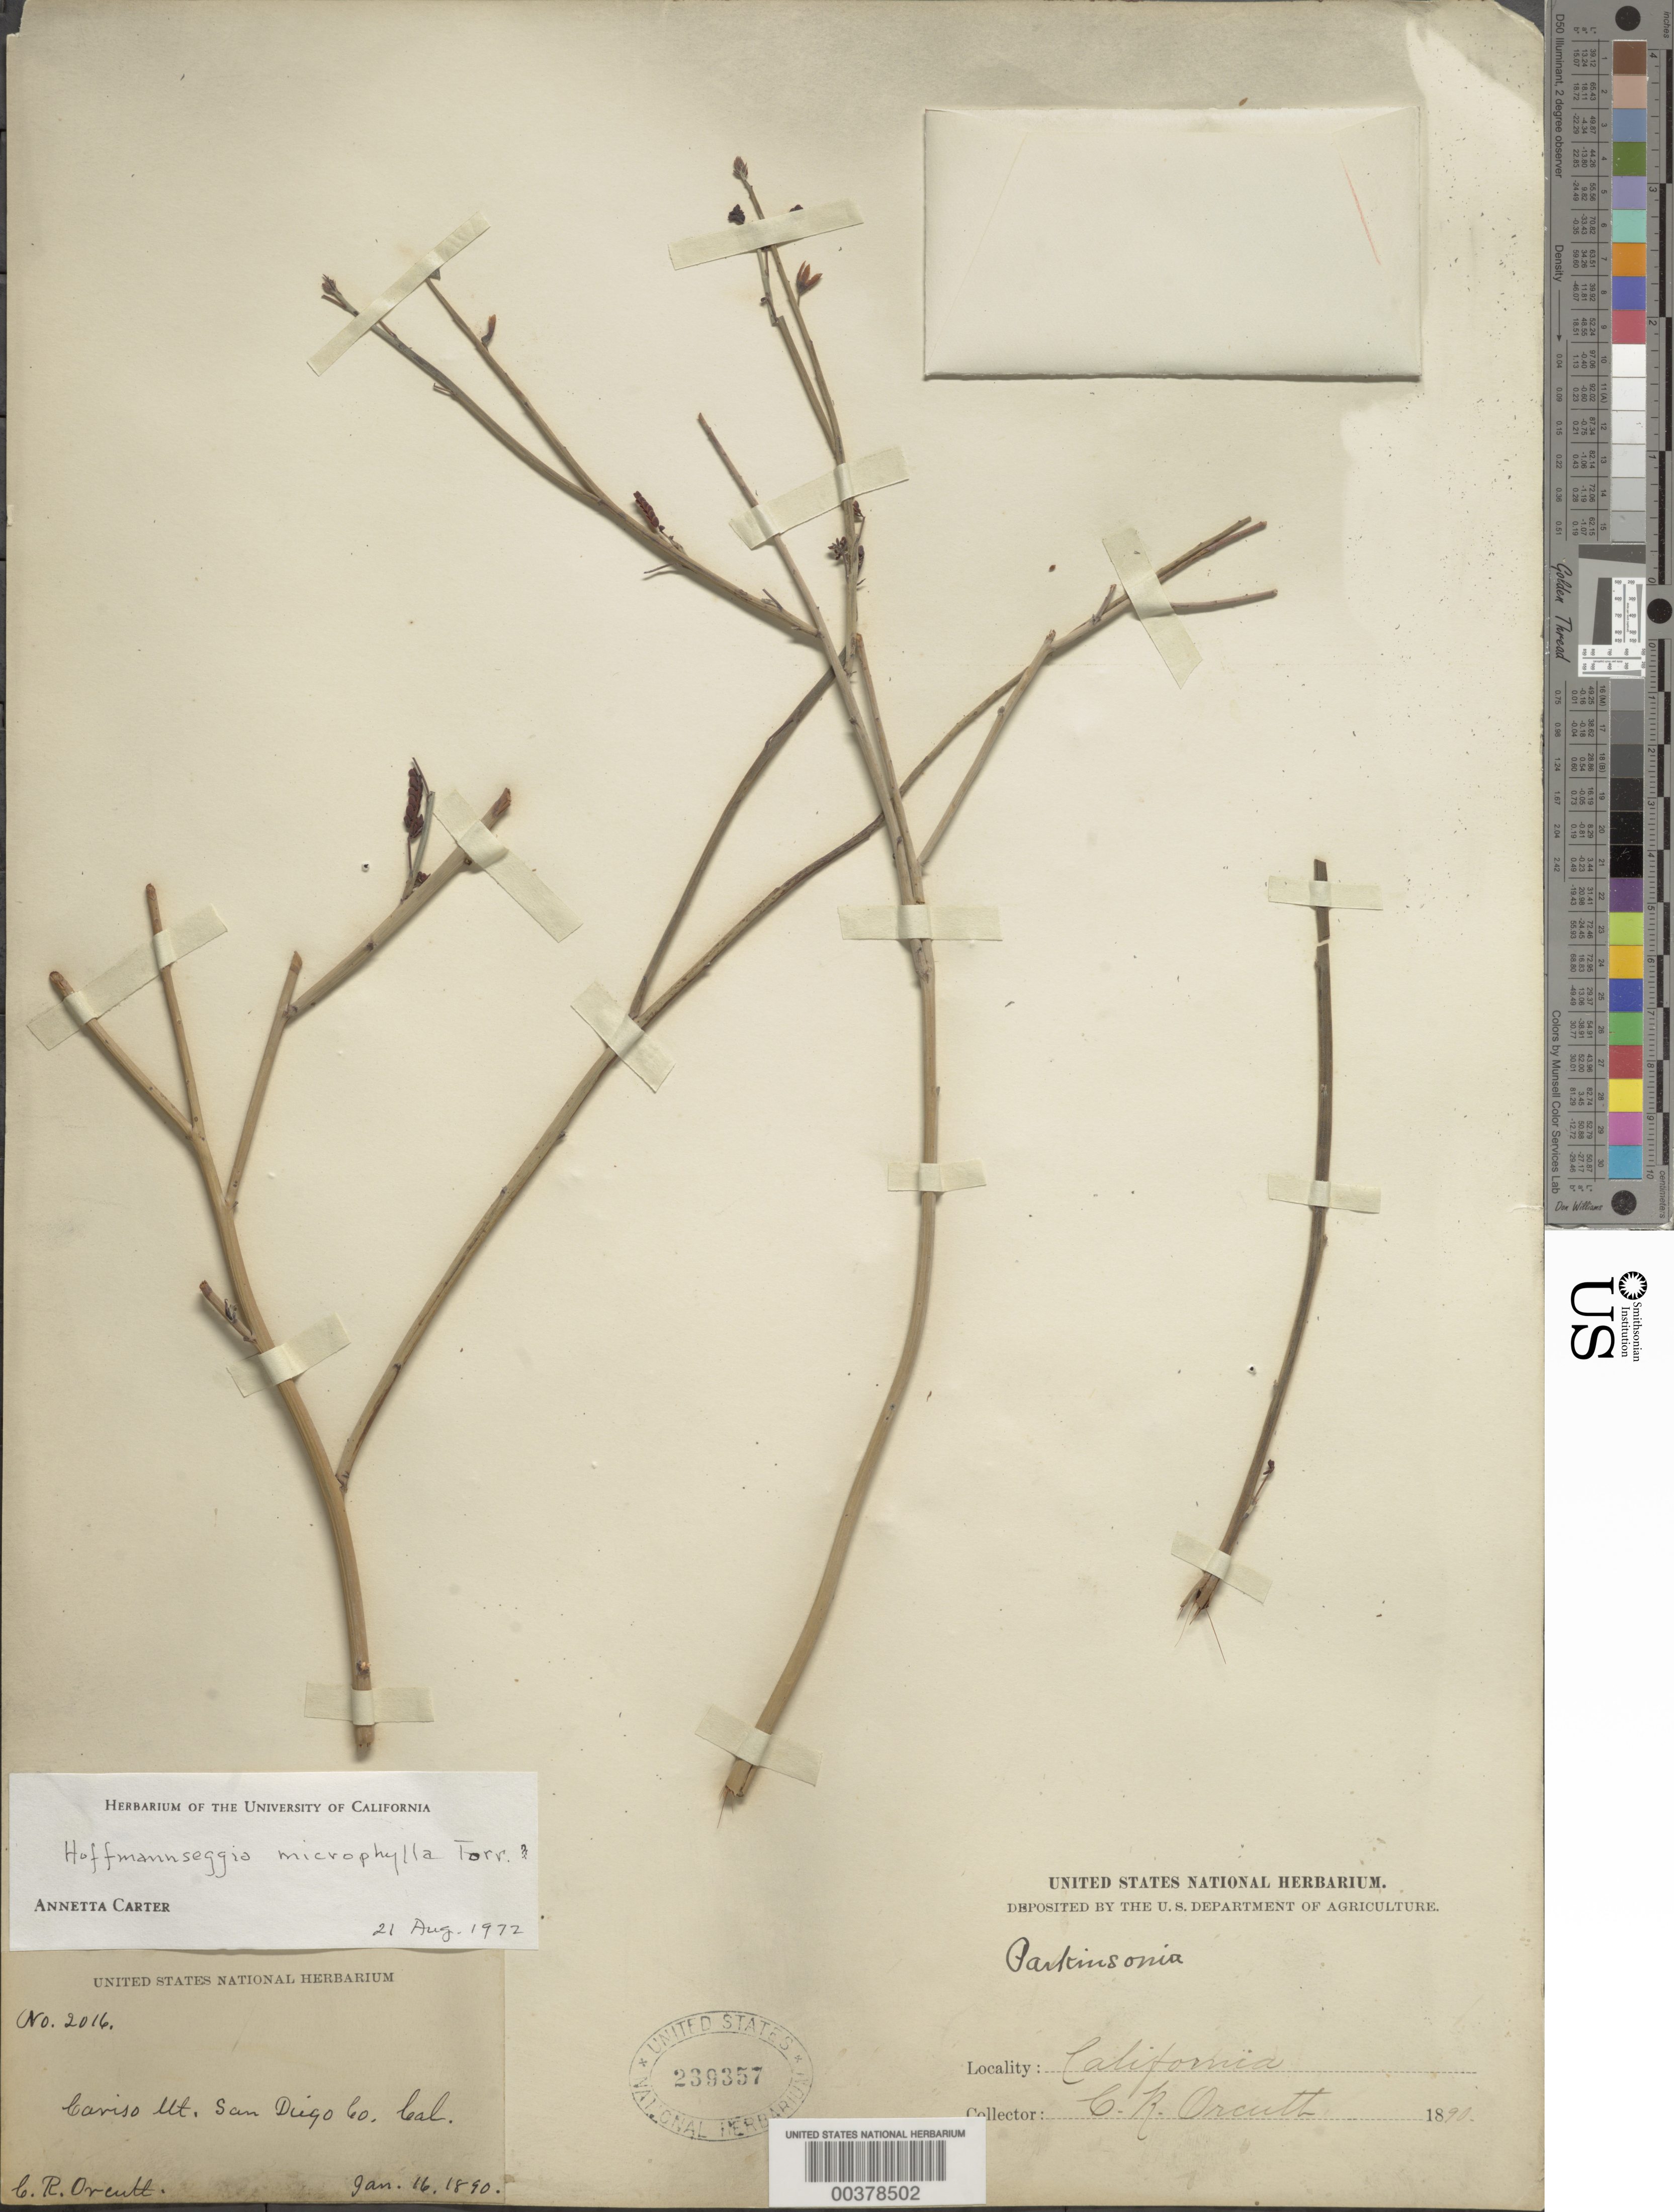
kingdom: Plantae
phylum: Tracheophyta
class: Magnoliopsida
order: Fabales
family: Fabaceae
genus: Hoffmannseggia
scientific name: Hoffmannseggia microphylla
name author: Torr.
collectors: C. R. Orcutt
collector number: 2016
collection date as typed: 16 Jan 1890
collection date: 1890-01-16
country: United States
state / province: California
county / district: San Diego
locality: Cariso mt.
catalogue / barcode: US 239357